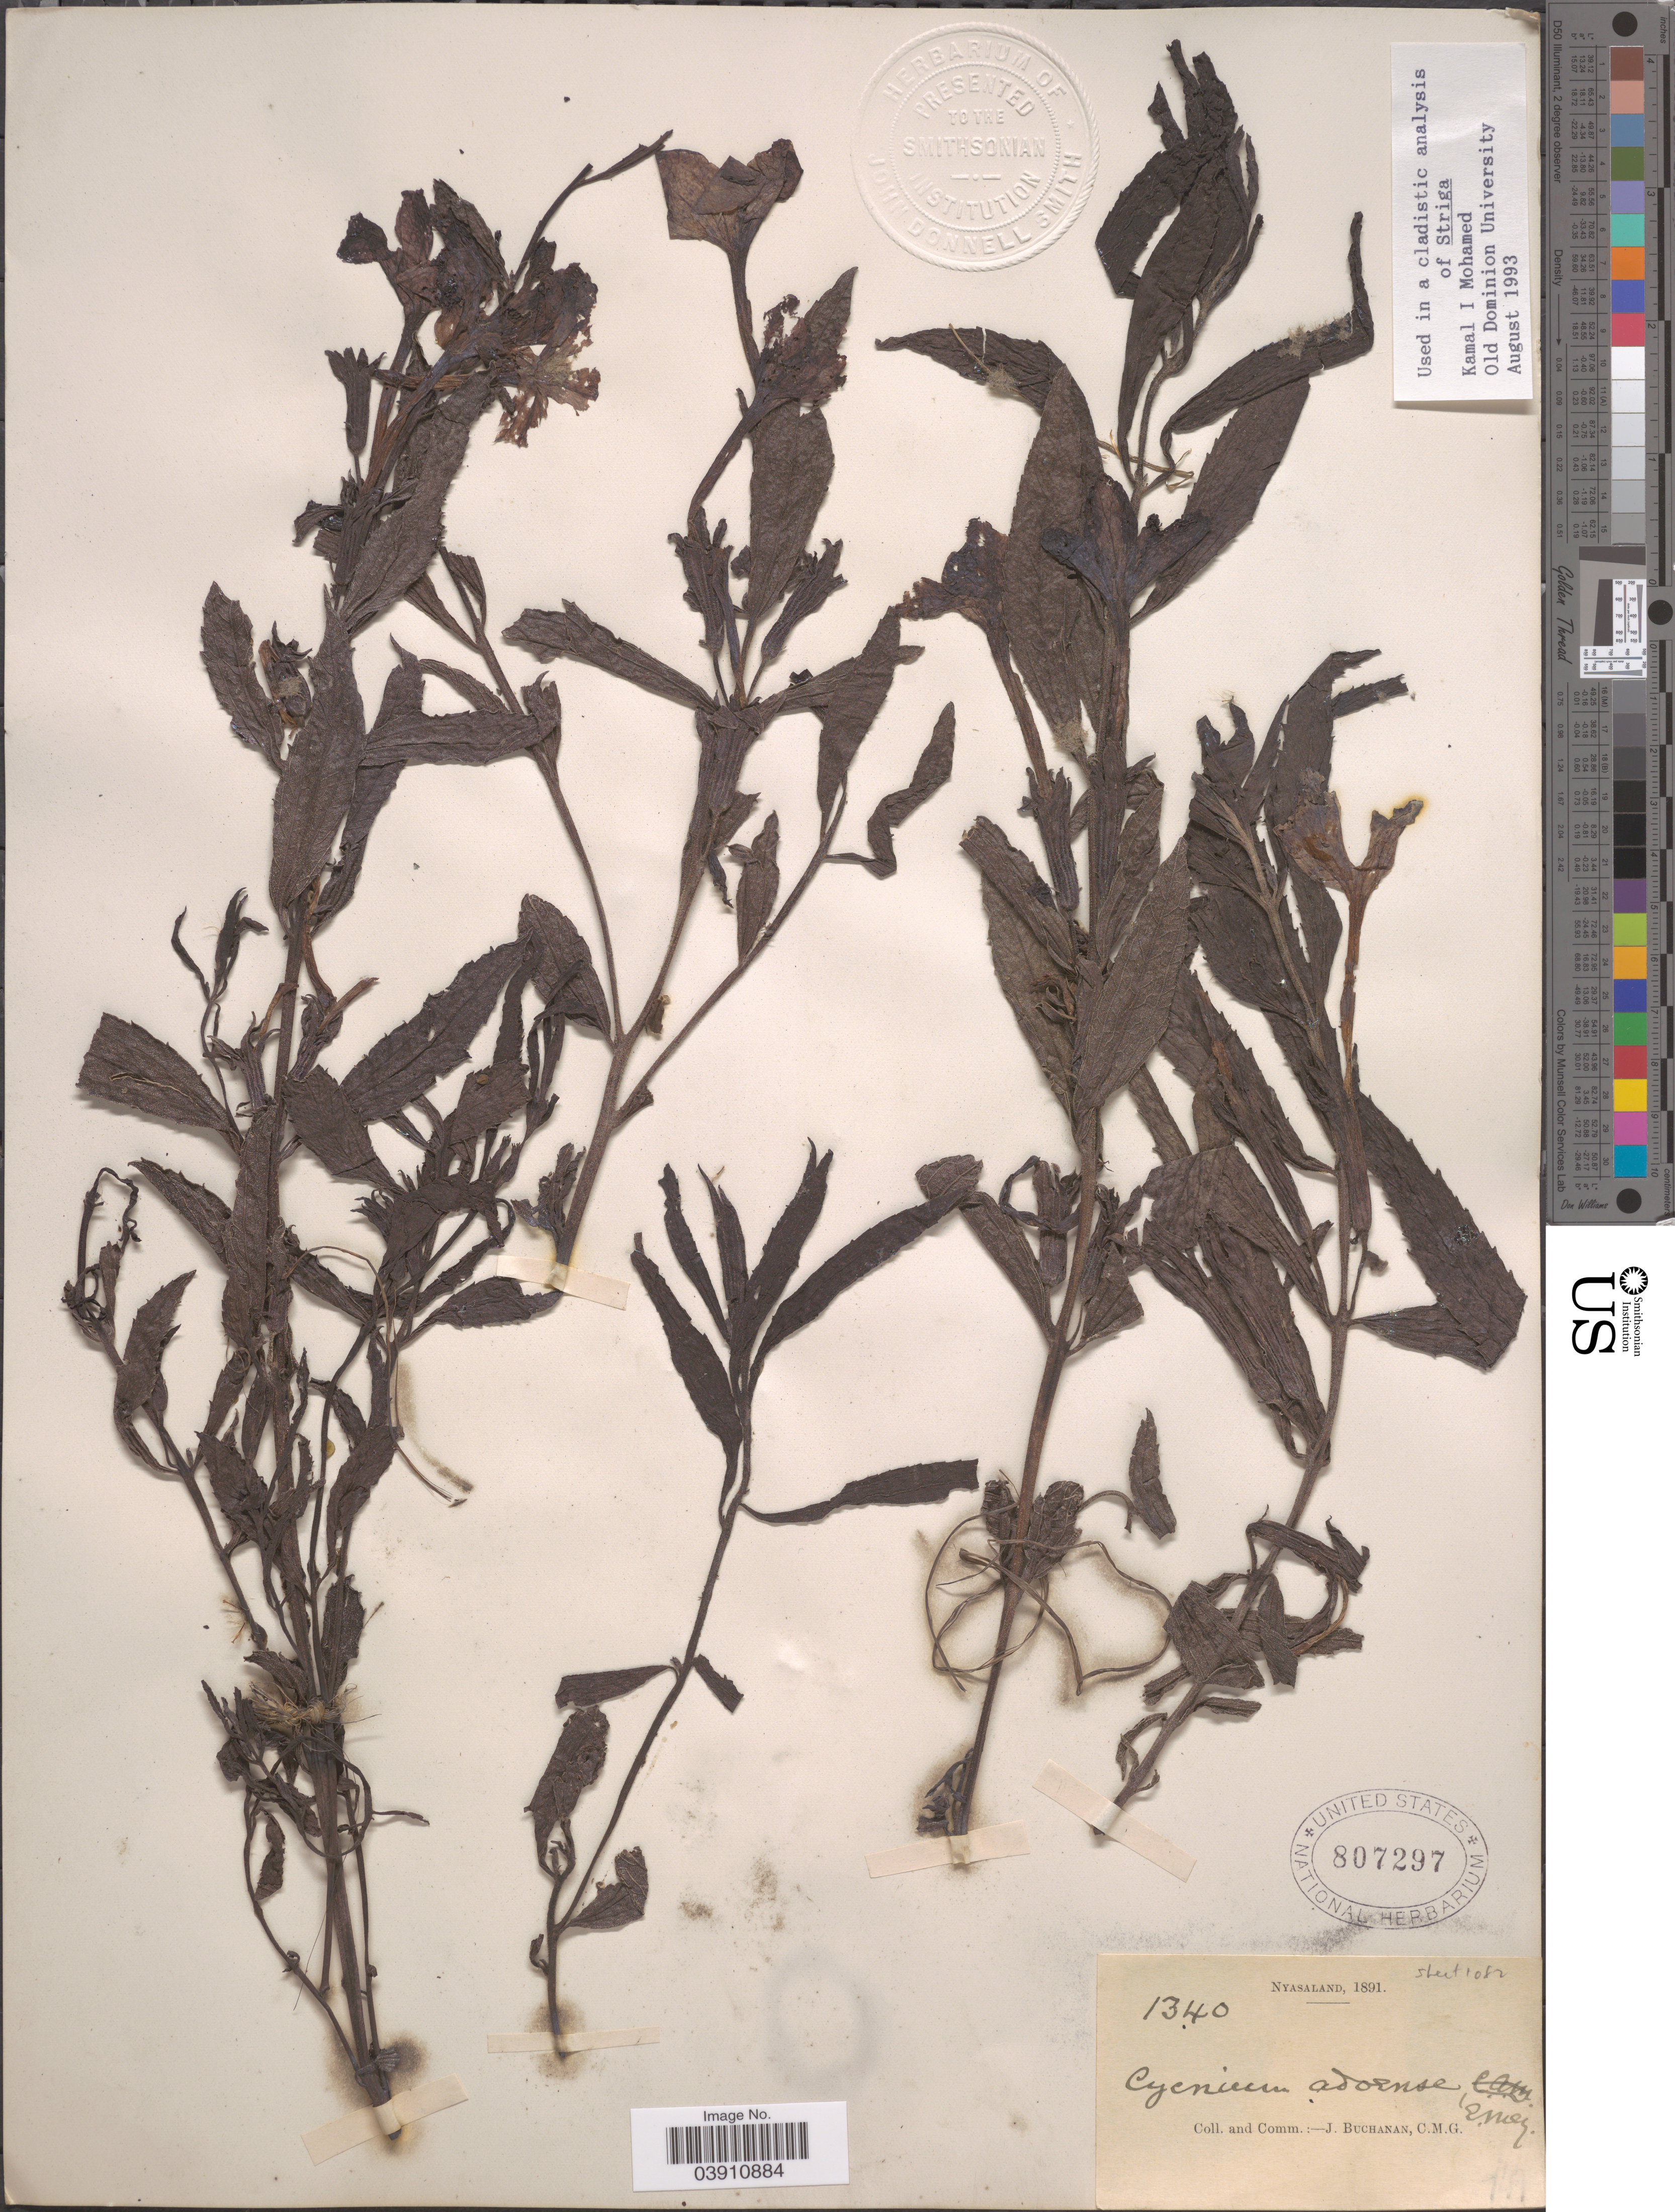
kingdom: Plantae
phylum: Tracheophyta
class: Magnoliopsida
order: Lamiales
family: Orobanchaceae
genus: Cycnium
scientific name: Cycnium adonense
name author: E. Mey. ex Benth.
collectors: J. Buchanan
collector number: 1340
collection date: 1891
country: Malawi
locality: Nyasaland.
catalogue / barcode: US 807297